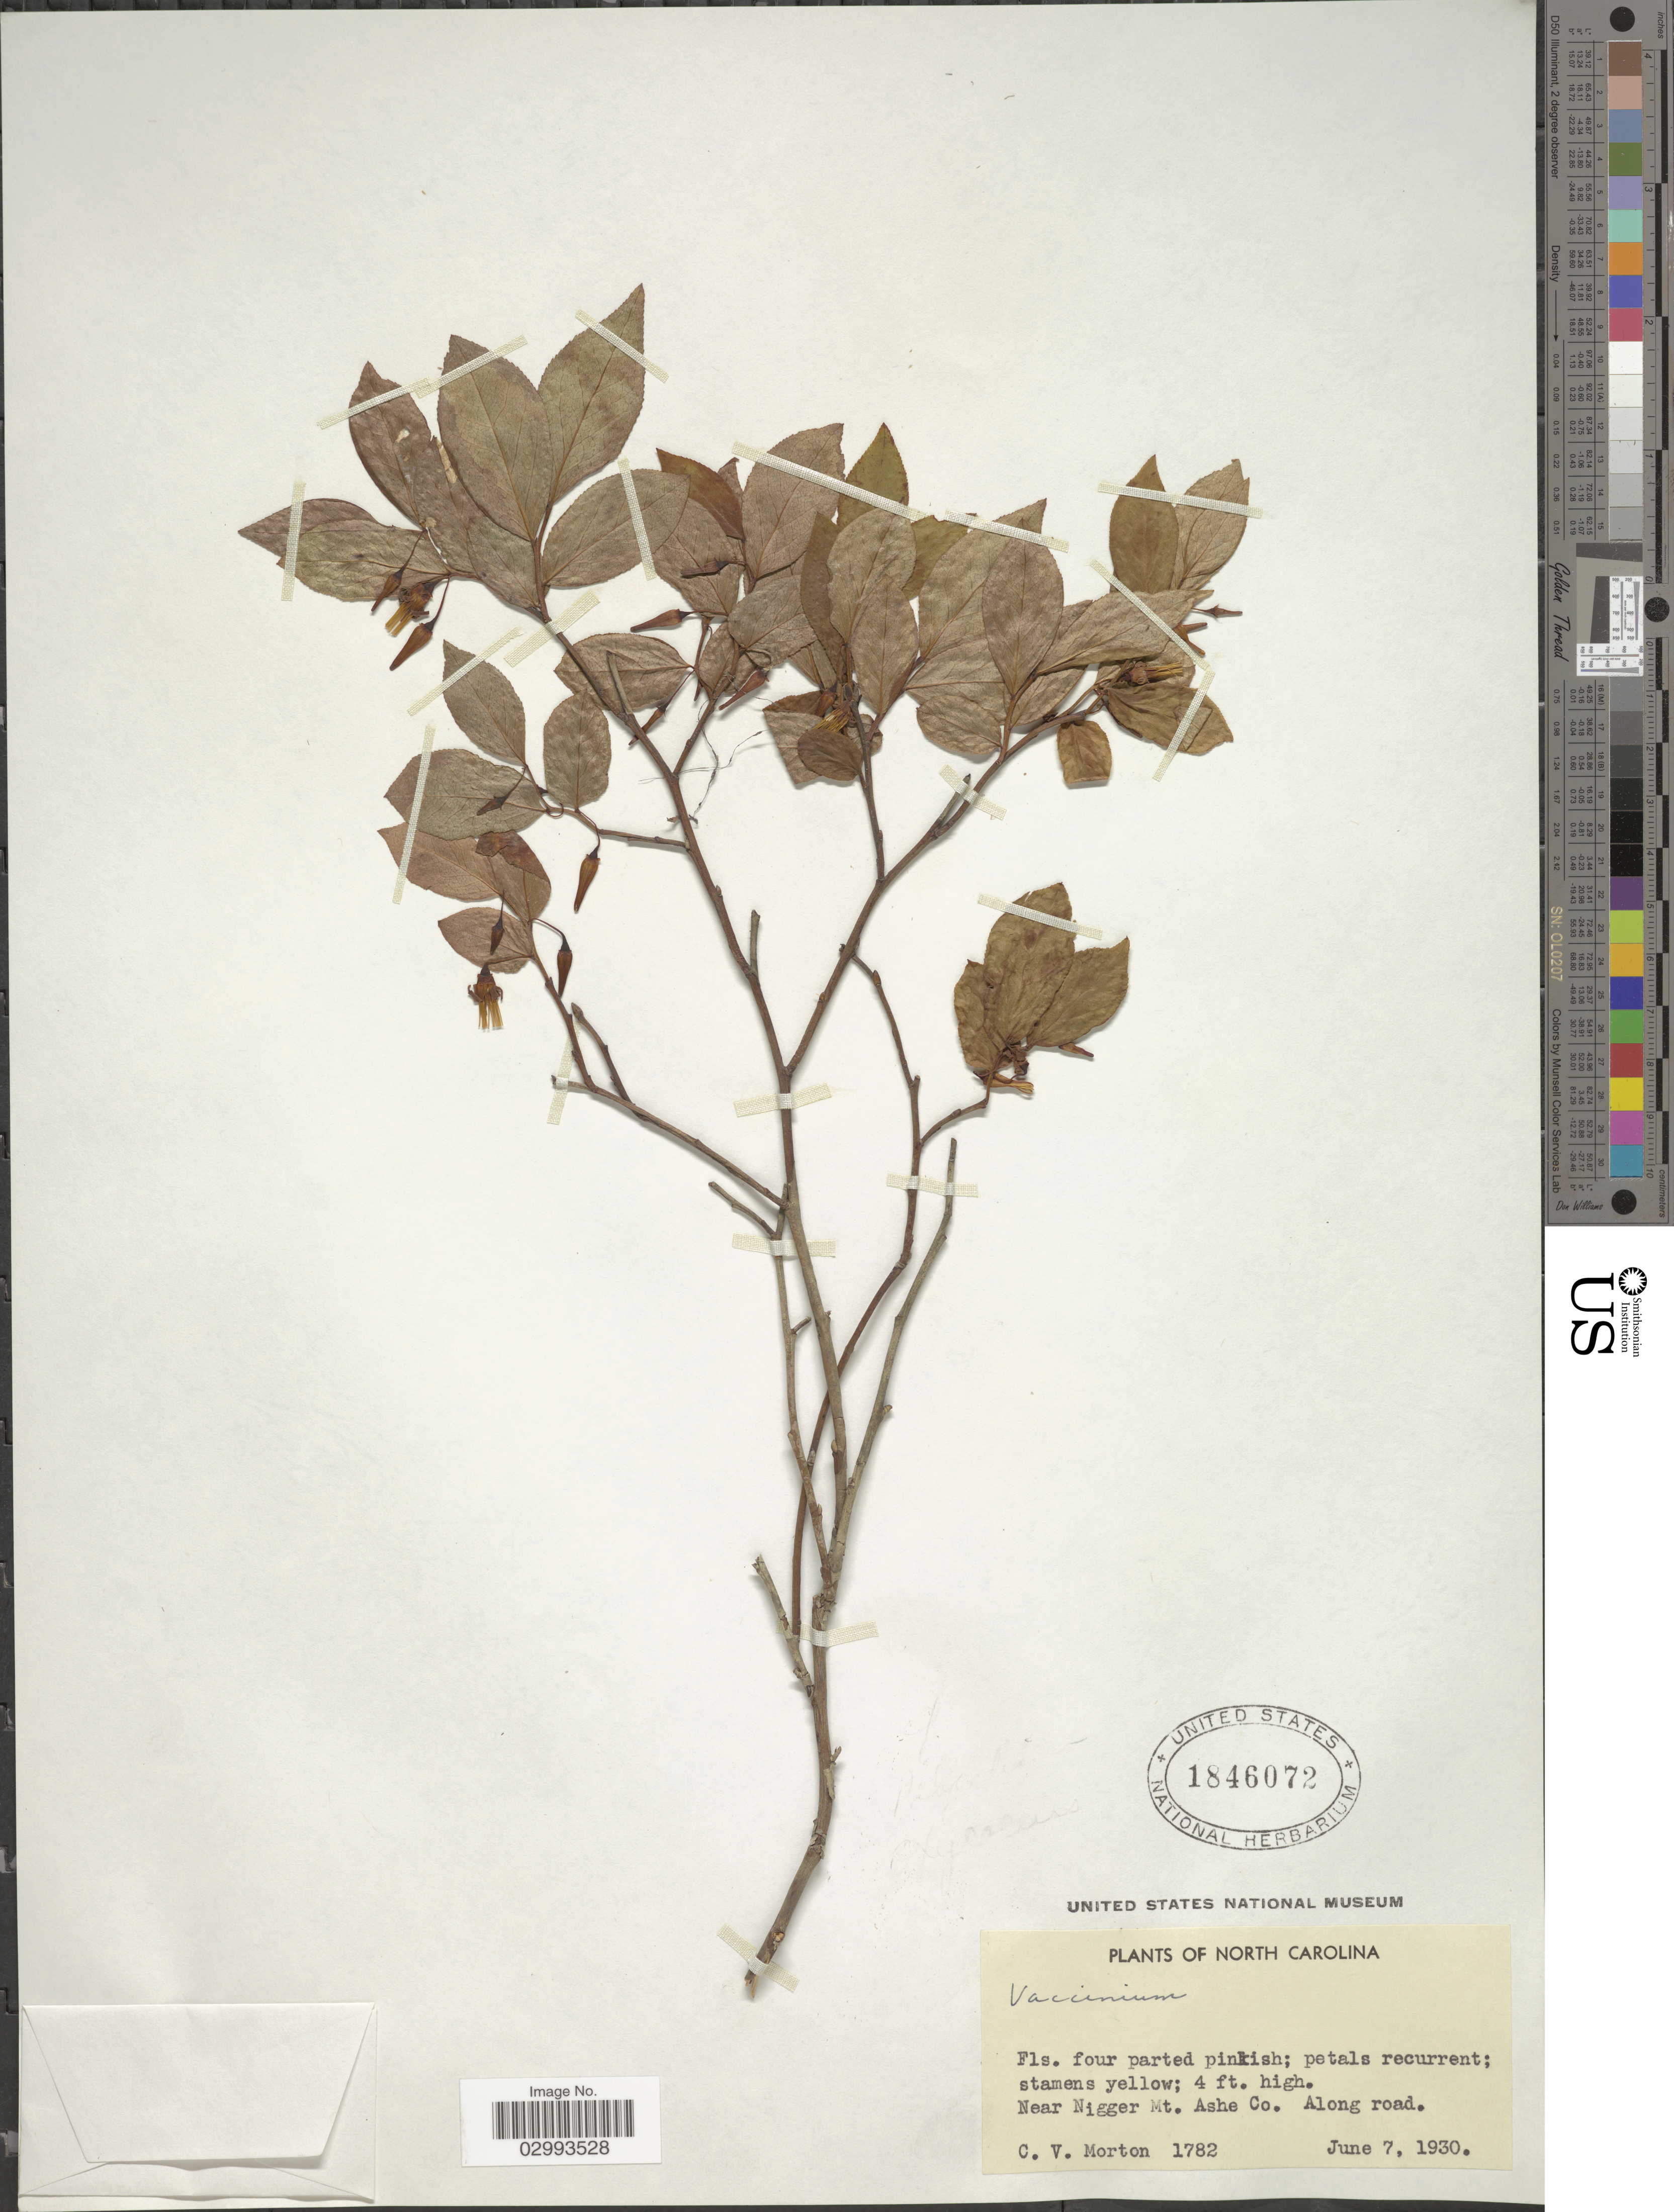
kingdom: Plantae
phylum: Tracheophyta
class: Magnoliopsida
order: Ericales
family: Ericaceae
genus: Hugeria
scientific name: Hugeria erythrocarpa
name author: (Michx.) Small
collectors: C. V. Morton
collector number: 1782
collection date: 1930-06-07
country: United States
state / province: North Carolina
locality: Near Nigger Mt. Ashe Co. Along road.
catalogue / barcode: US 1846072